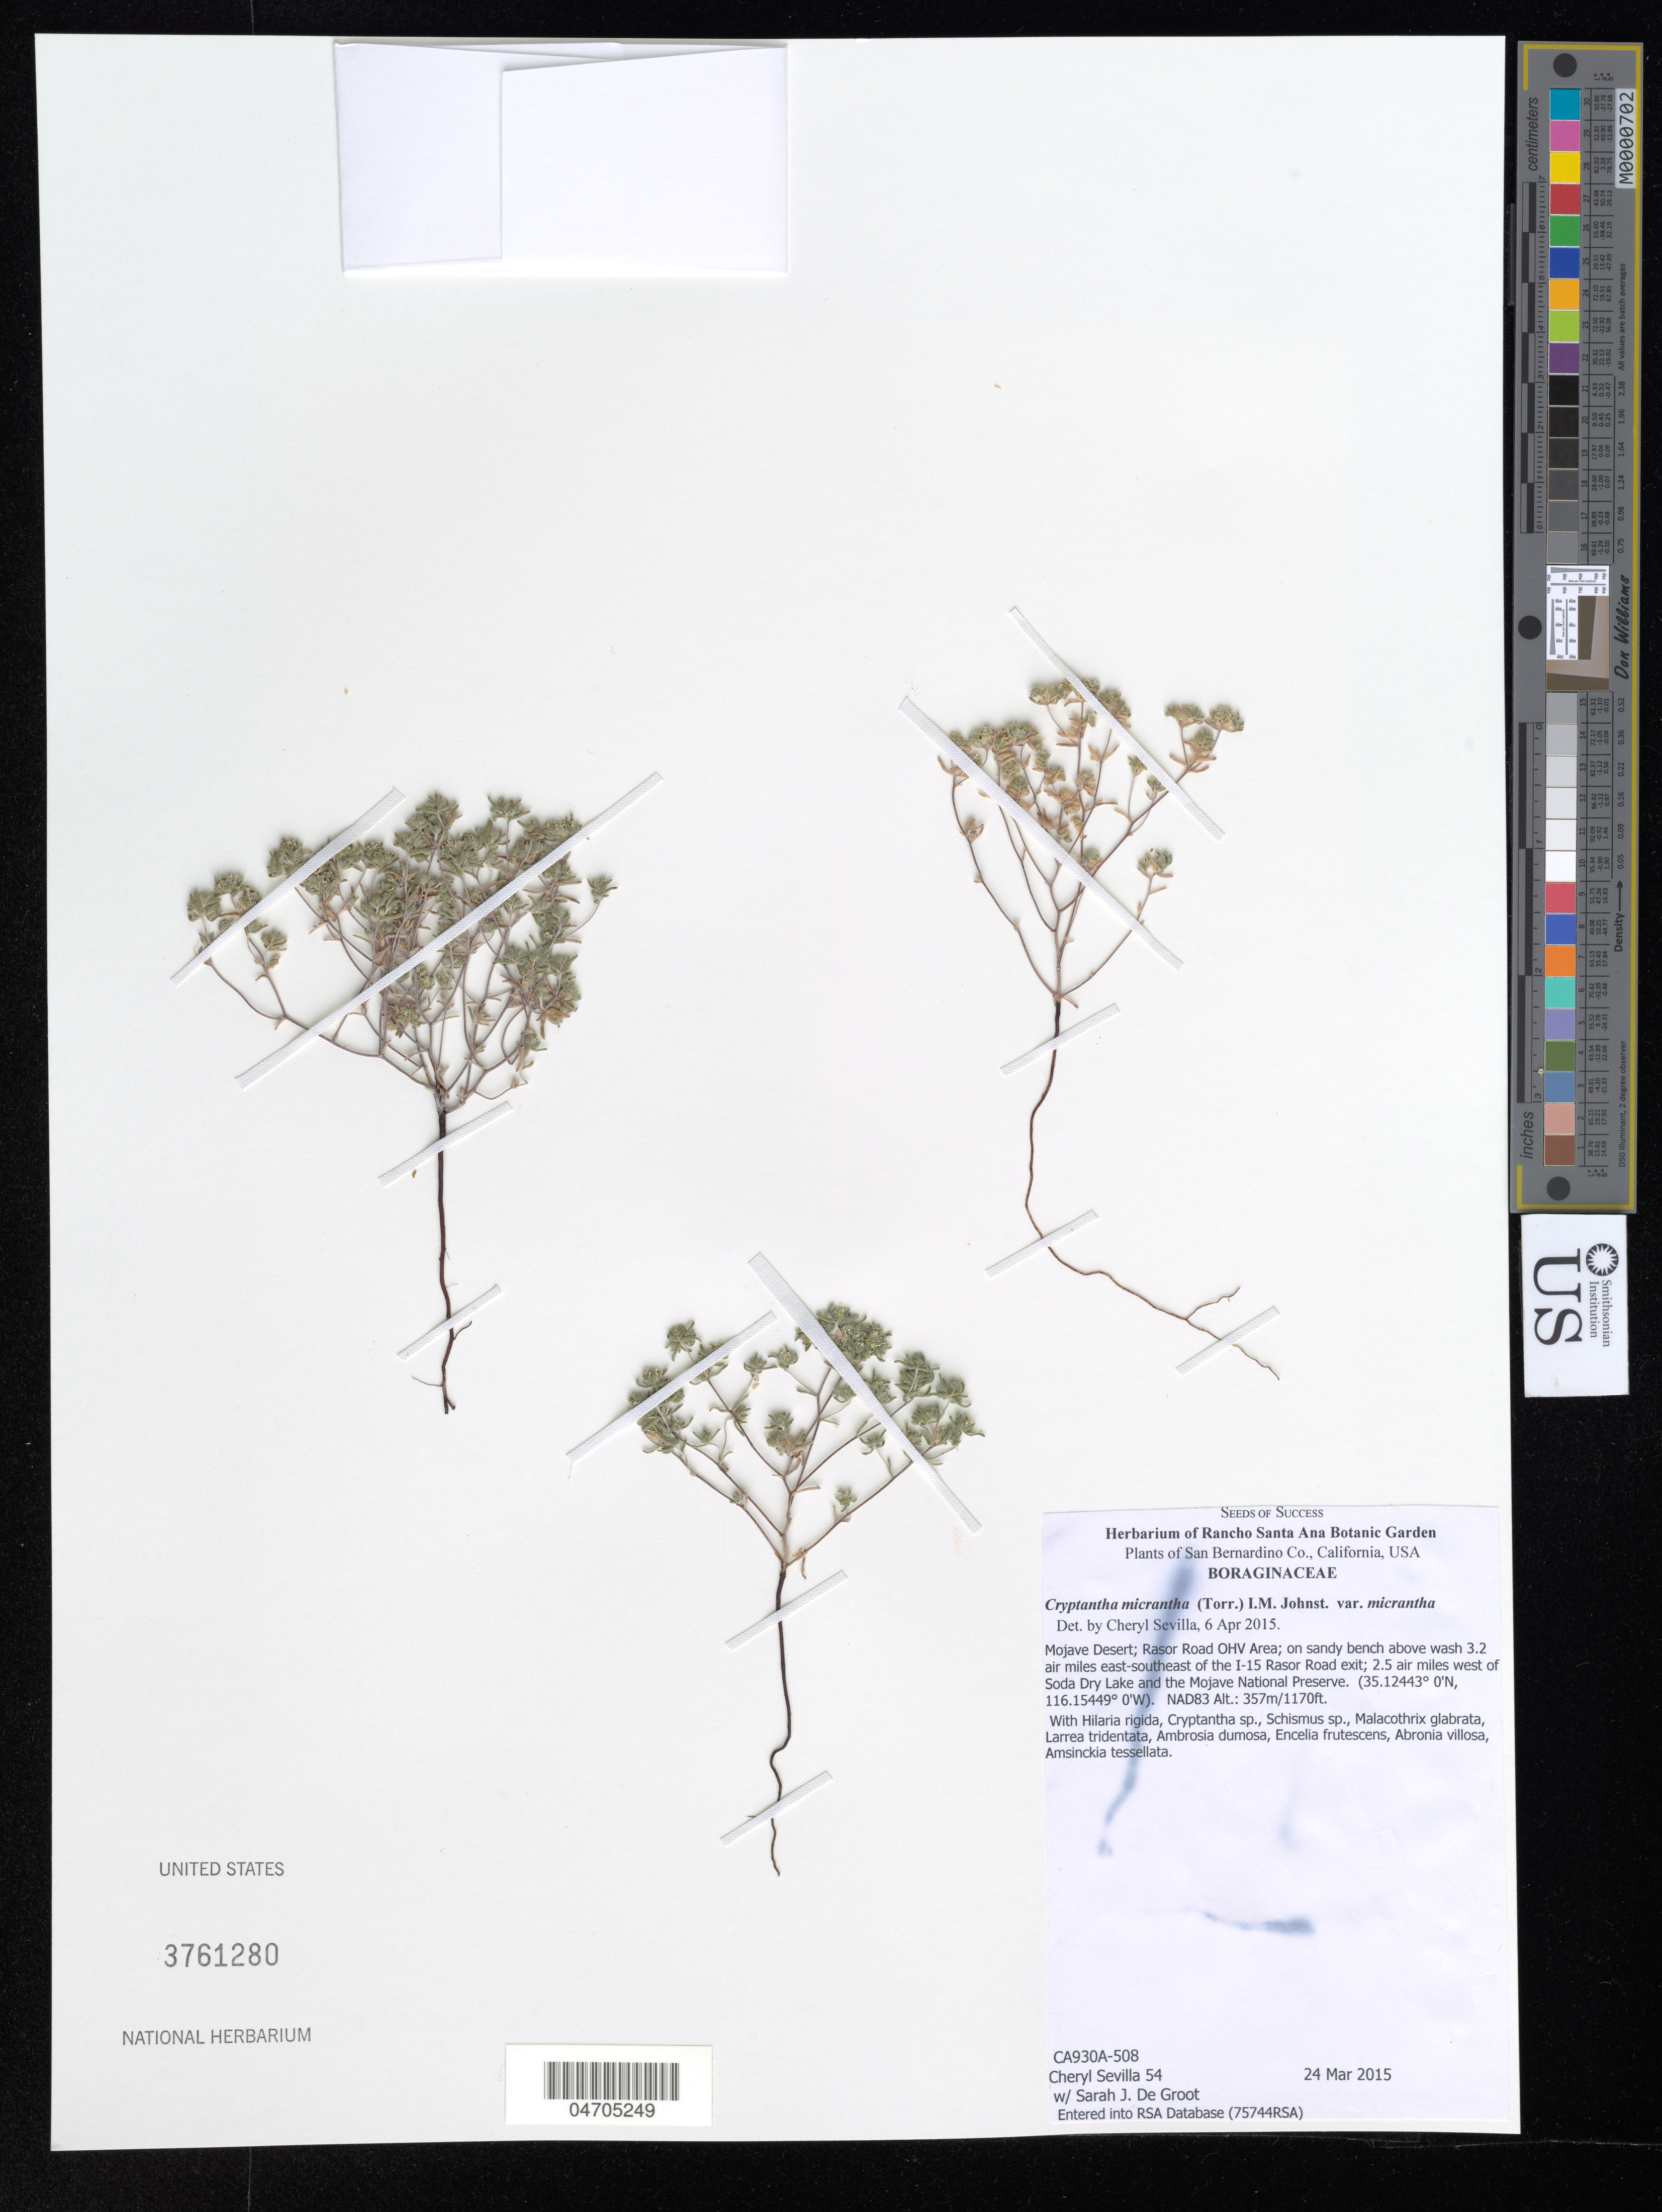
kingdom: Plantae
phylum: Tracheophyta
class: Magnoliopsida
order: Boraginales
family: Boraginaceae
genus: Cryptantha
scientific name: Cryptantha micrantha var. micrantha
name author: I.M. Johnst.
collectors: C. Sevilla & S. De Groot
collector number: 54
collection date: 2015-03-24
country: United States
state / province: California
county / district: San Bernardino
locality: San Bernardino Co. Mojave Desert; Rasor Road OHV Area; on sandy bench above wash 3.2 air miles east-southeast of the I-15 Rasor Road exit; 2.5 air miles west of Soda Dry Lake and the Mojave National Preserve.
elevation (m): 357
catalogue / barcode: US 3761280